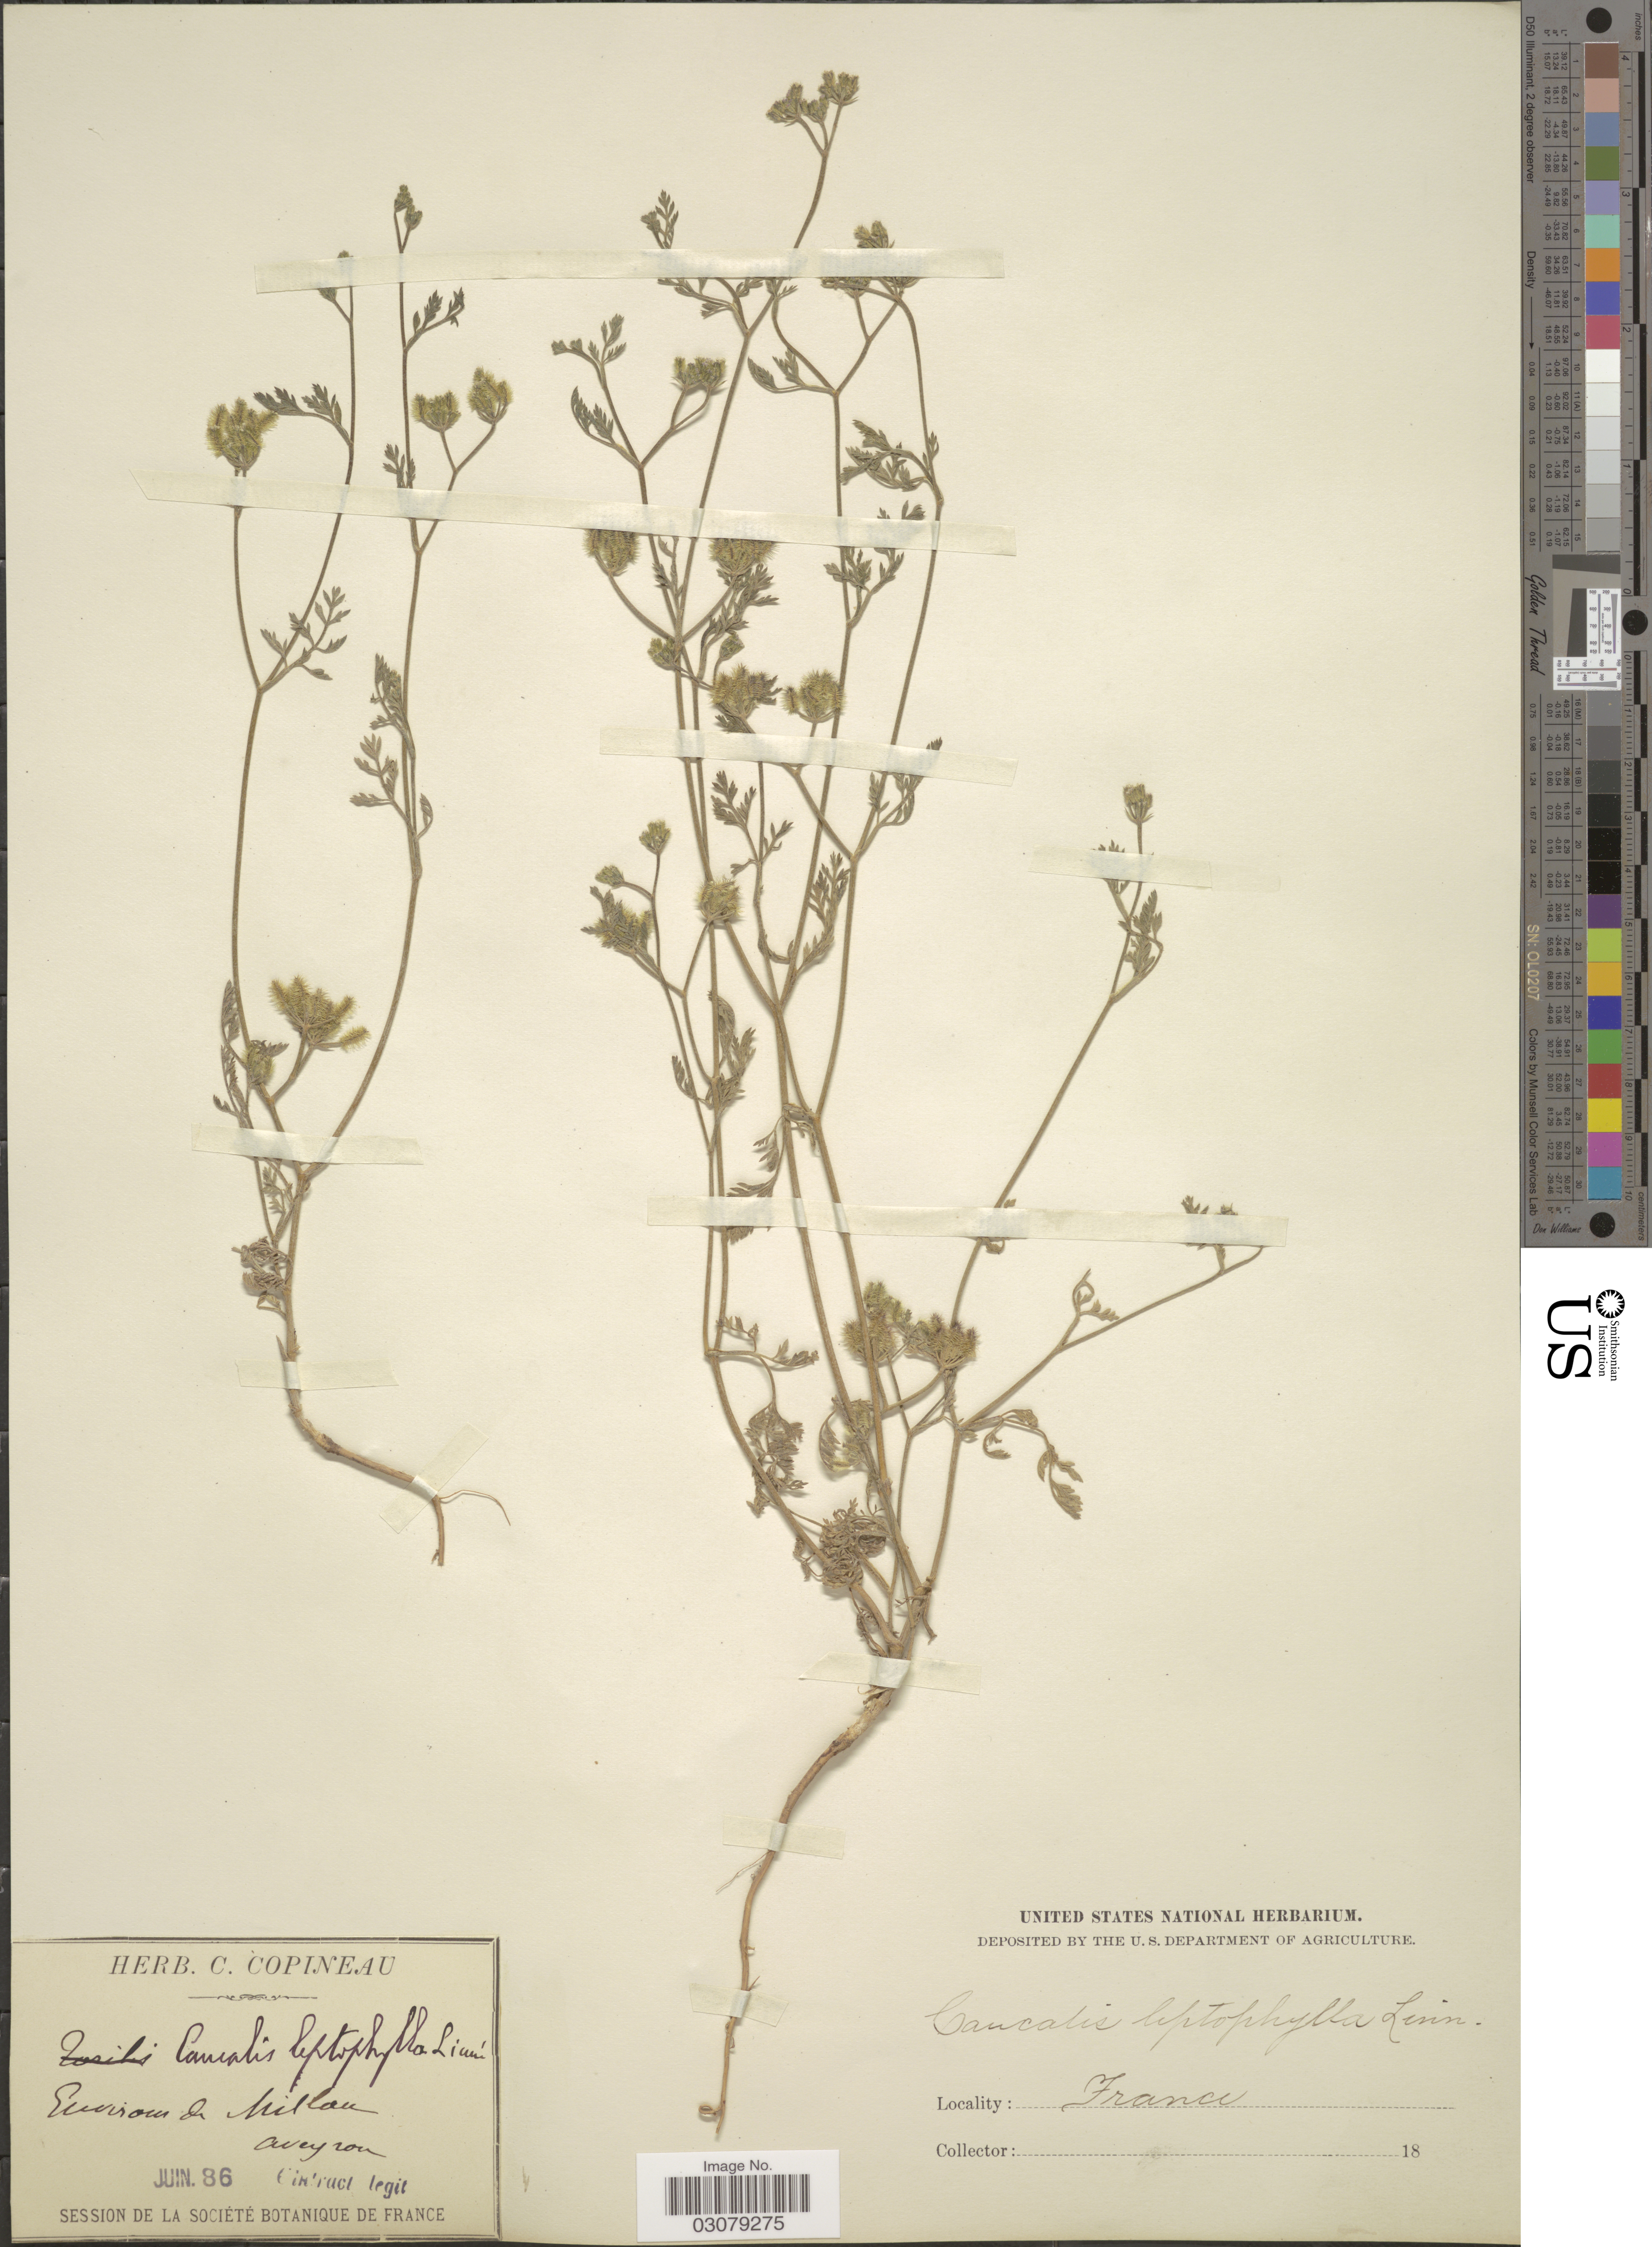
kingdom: Plantae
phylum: Tracheophyta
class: Magnoliopsida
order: Apiales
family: Apiaceae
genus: Torilis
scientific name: Torilis leptophylla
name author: (L.) Rchb. f.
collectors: Cintract, --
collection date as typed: Transcribed d/m/y: /6/86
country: France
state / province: Occitanie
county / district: Aveyron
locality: Environs de Millau, Aveyron.